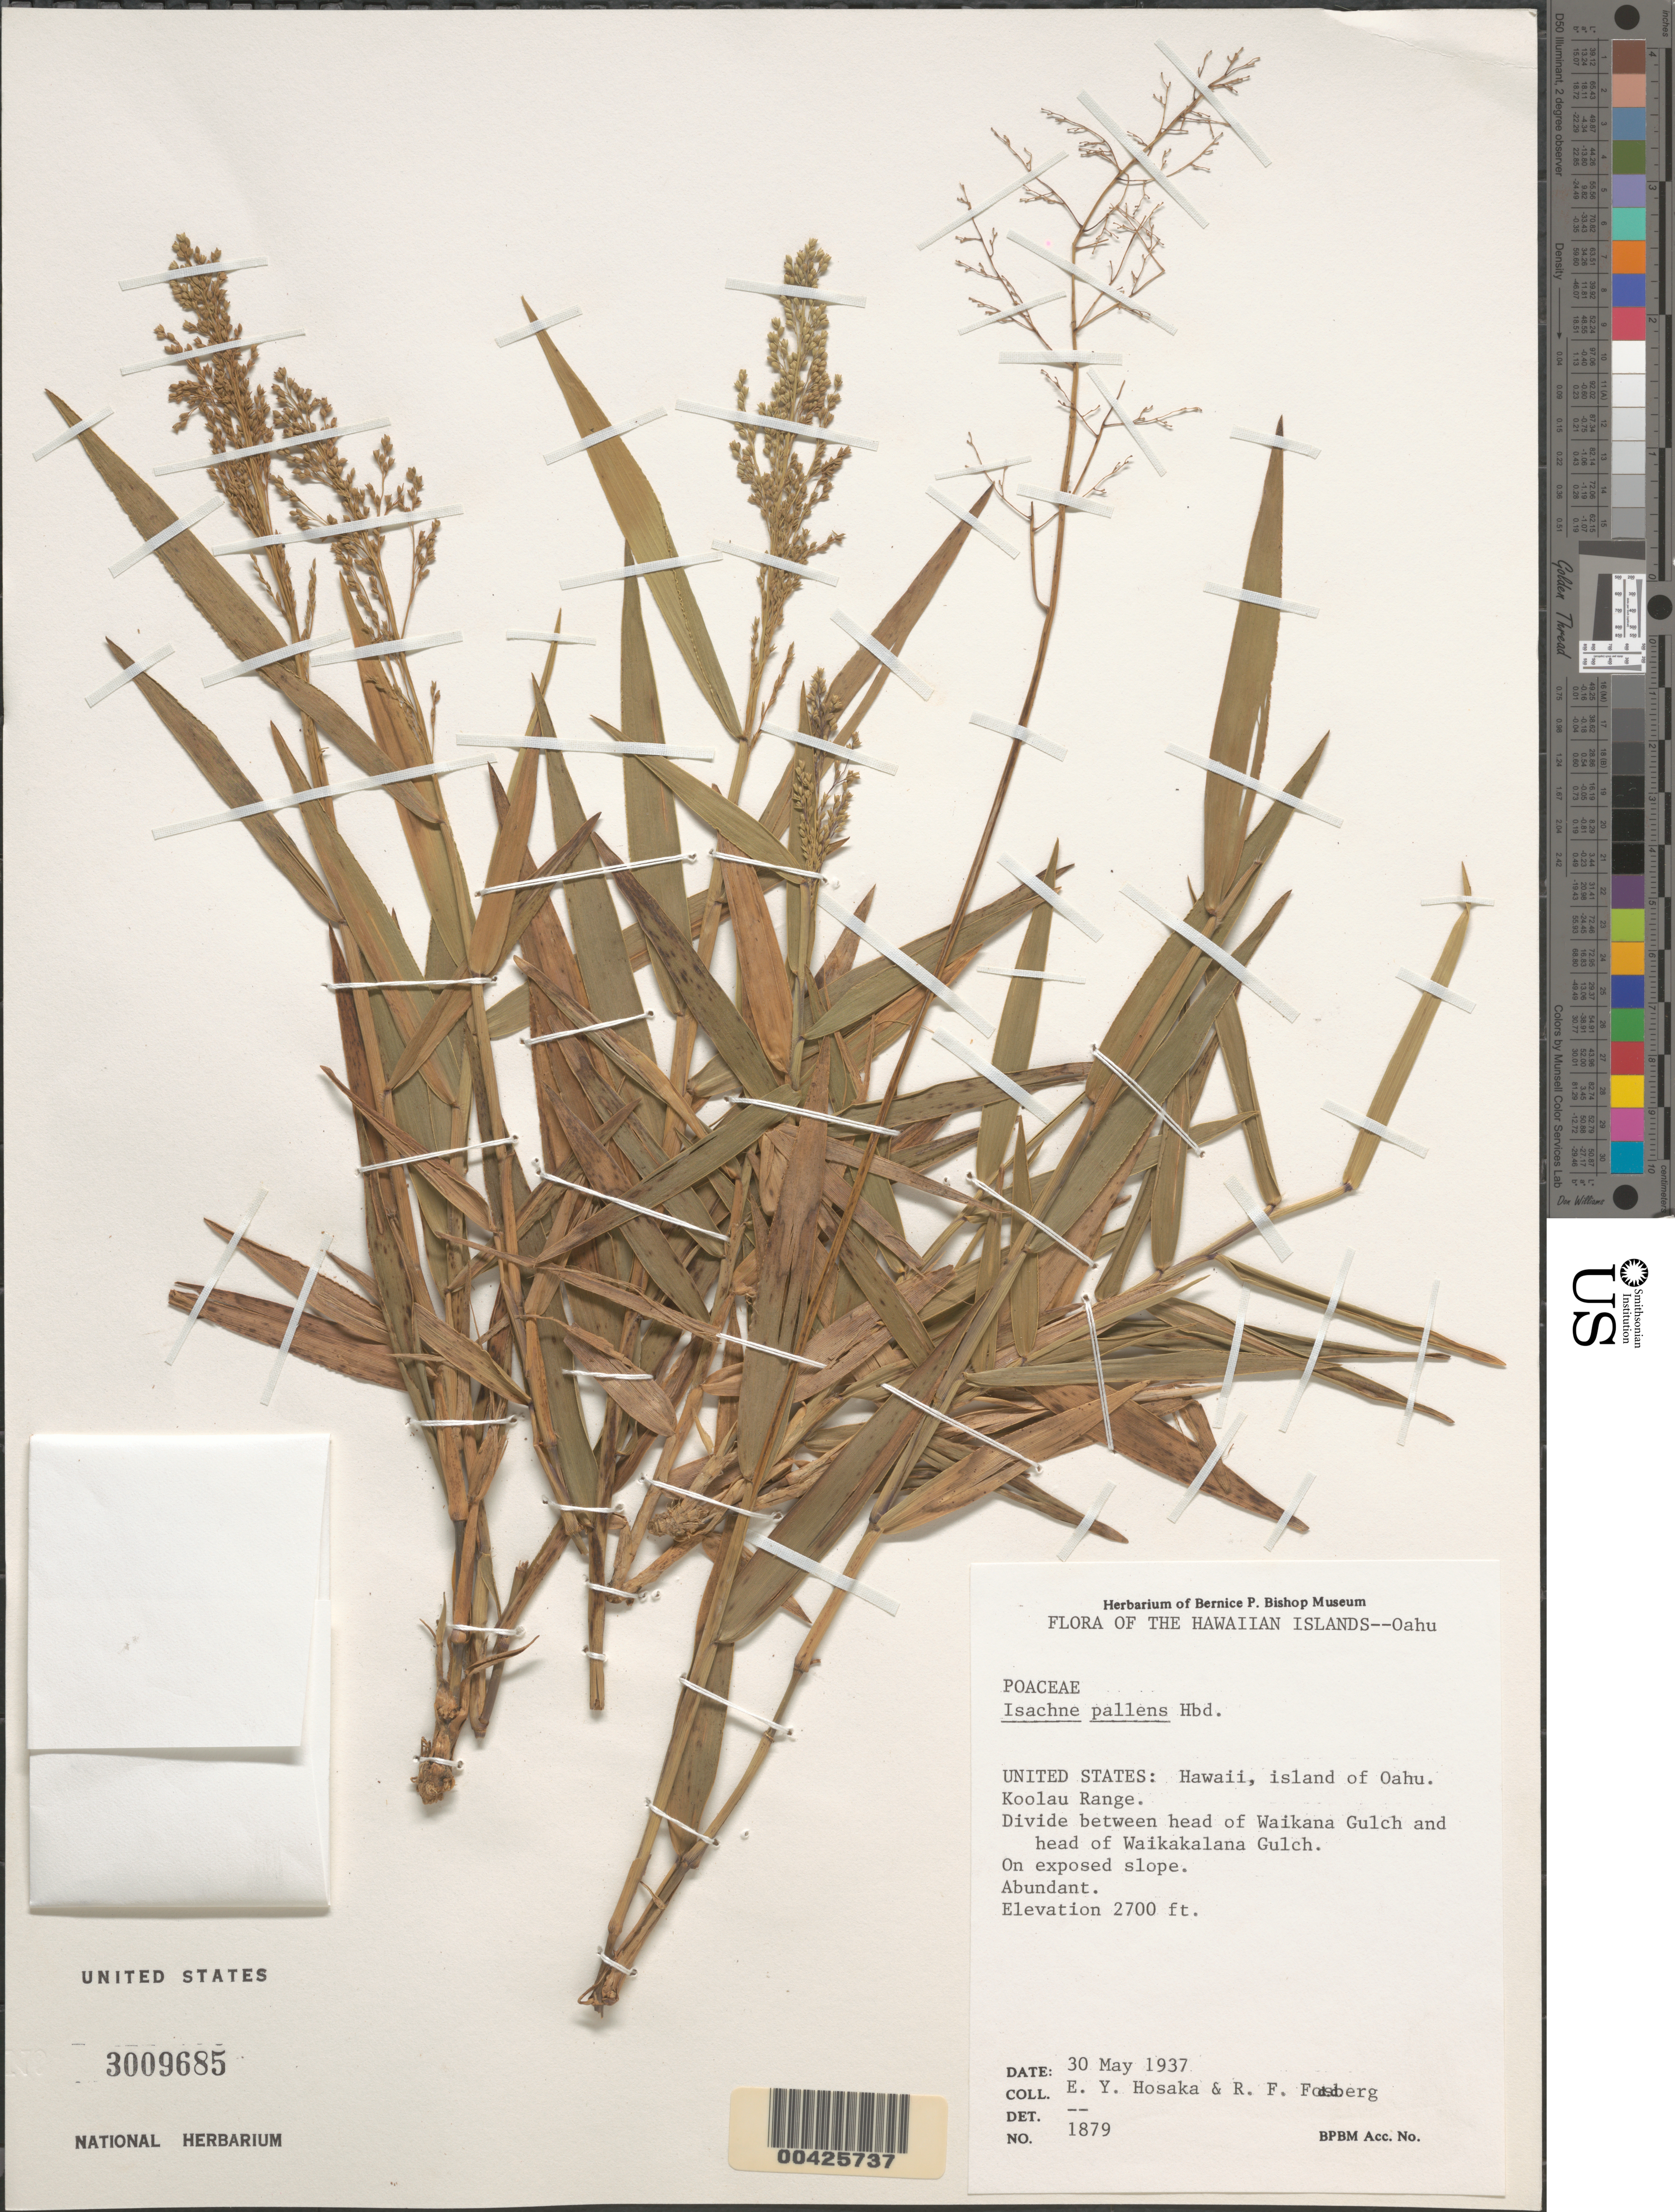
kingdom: Plantae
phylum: Tracheophyta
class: Liliopsida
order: Poales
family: Poaceae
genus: Isachne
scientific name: Isachne pallens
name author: Hillebr.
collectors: E. Y. Hosaka & F. R. Fosberg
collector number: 1879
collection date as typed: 30 May 1937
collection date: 1937-05-30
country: United States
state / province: Hawaii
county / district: Honolulu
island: Oahu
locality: Koolau Range, divide between head of Waikana Gulch and head of Waikakalana Gulch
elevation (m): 823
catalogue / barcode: US 3009685